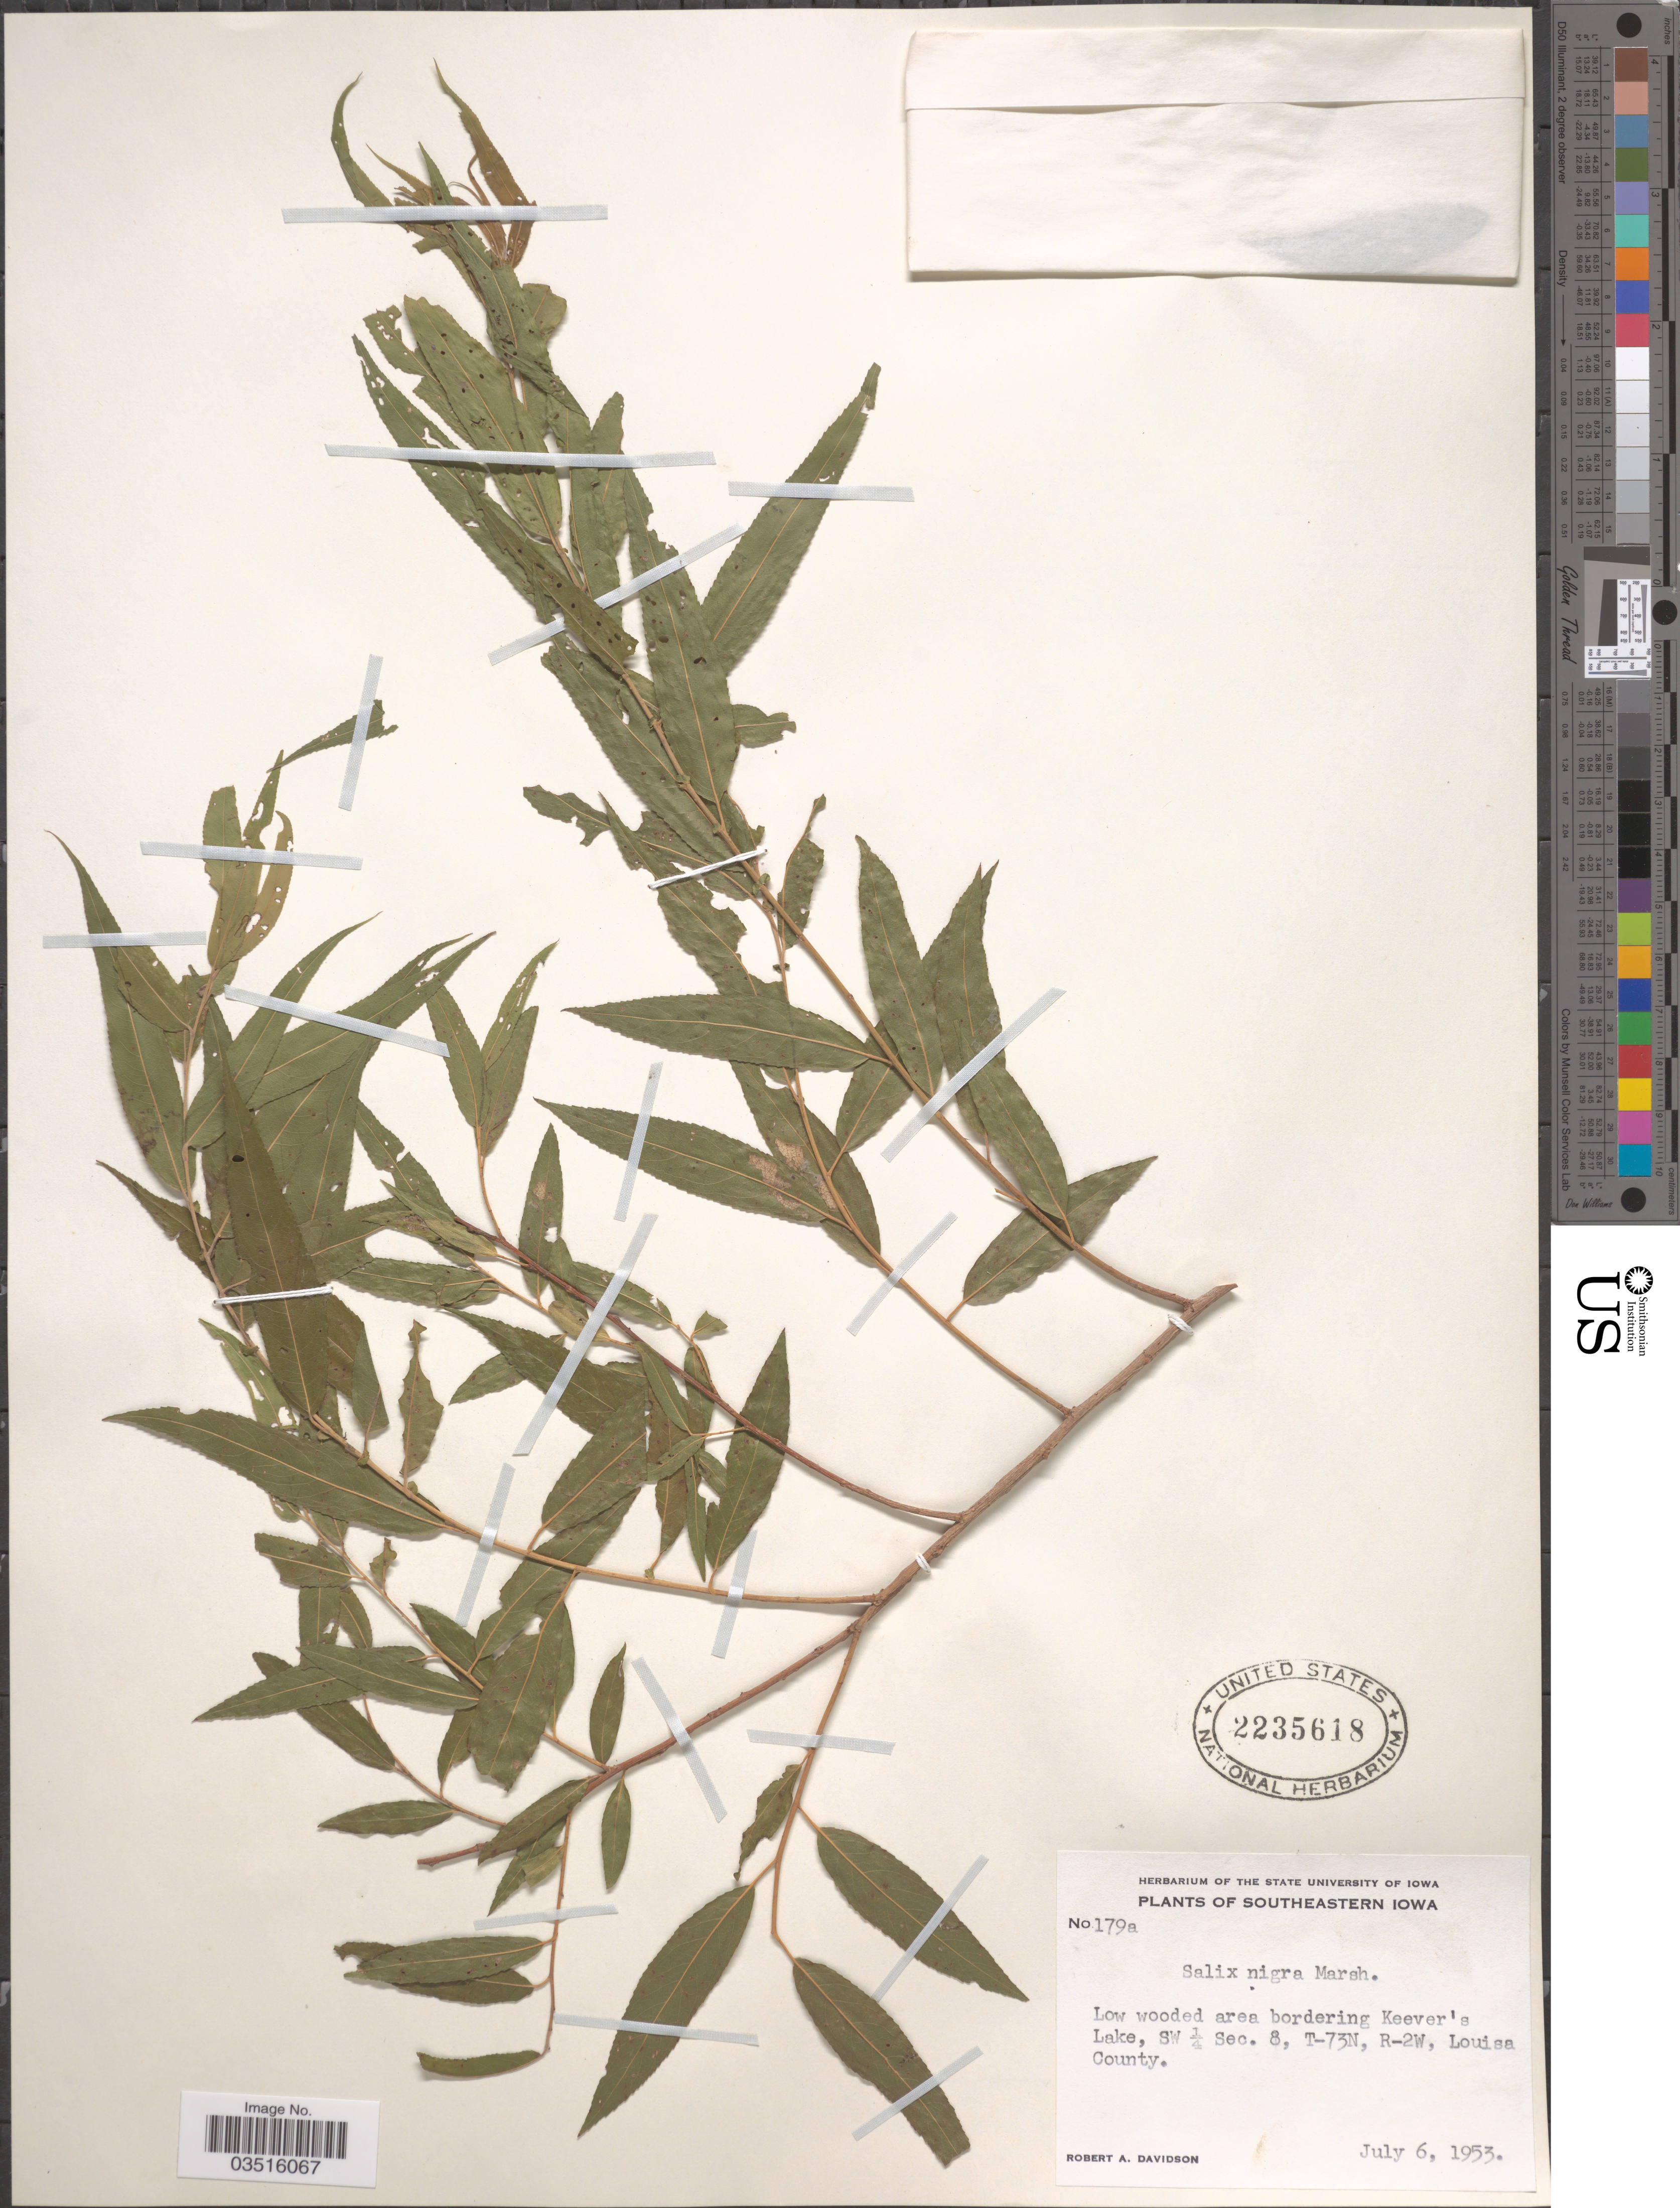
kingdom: Plantae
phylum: Tracheophyta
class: Magnoliopsida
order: Malpighiales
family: Salicaceae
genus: Salix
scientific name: Salix nigra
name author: Marshall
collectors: R. A. Davidson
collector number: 179a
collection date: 1953-07-06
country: United States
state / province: Iowa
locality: Southeastern Iowa. Low wooded area bordering Keever's Lake, SW ¼ Sec. 8, T-73N, R-2W, Louisa County.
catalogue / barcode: US 2235618